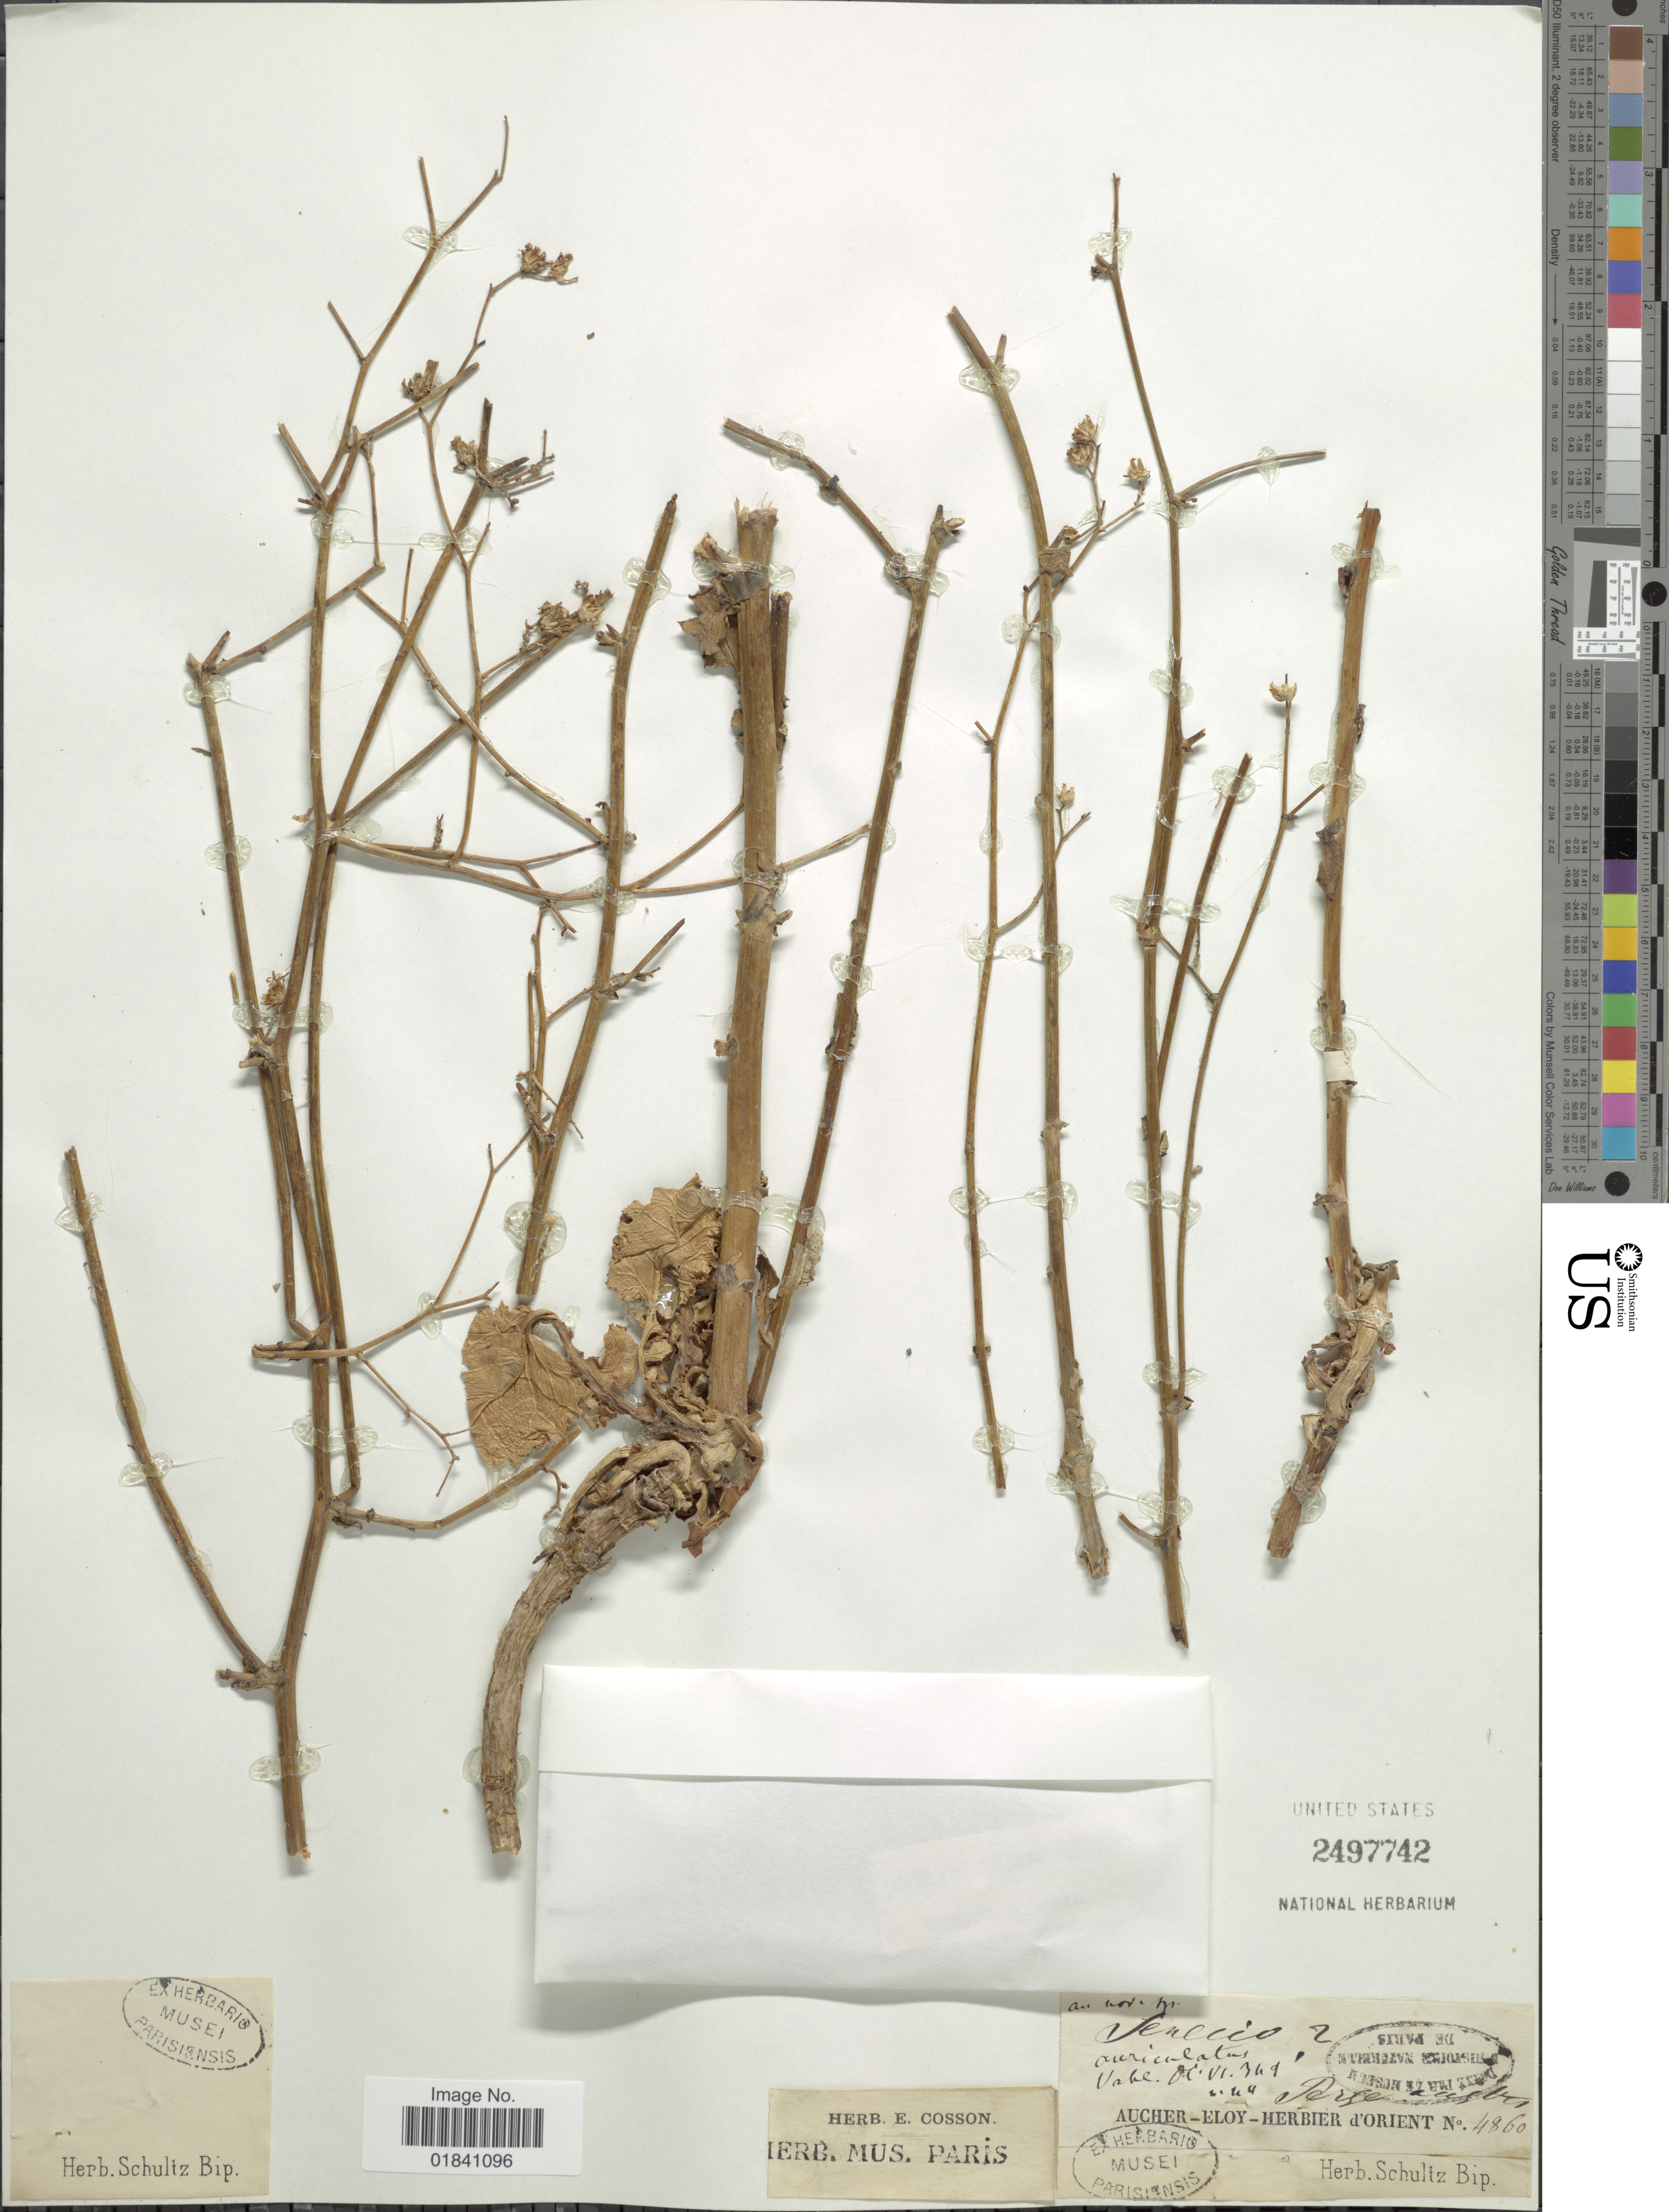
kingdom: Plantae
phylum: Tracheophyta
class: Magnoliopsida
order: Asterales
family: Asteraceae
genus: Senecio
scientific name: Senecio auriculatus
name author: Vahl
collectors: P. Aucher-Éloy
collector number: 4860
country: Iran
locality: Valle. oc. VI. 349 Perse austri. [interpreted]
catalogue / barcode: US 2497742